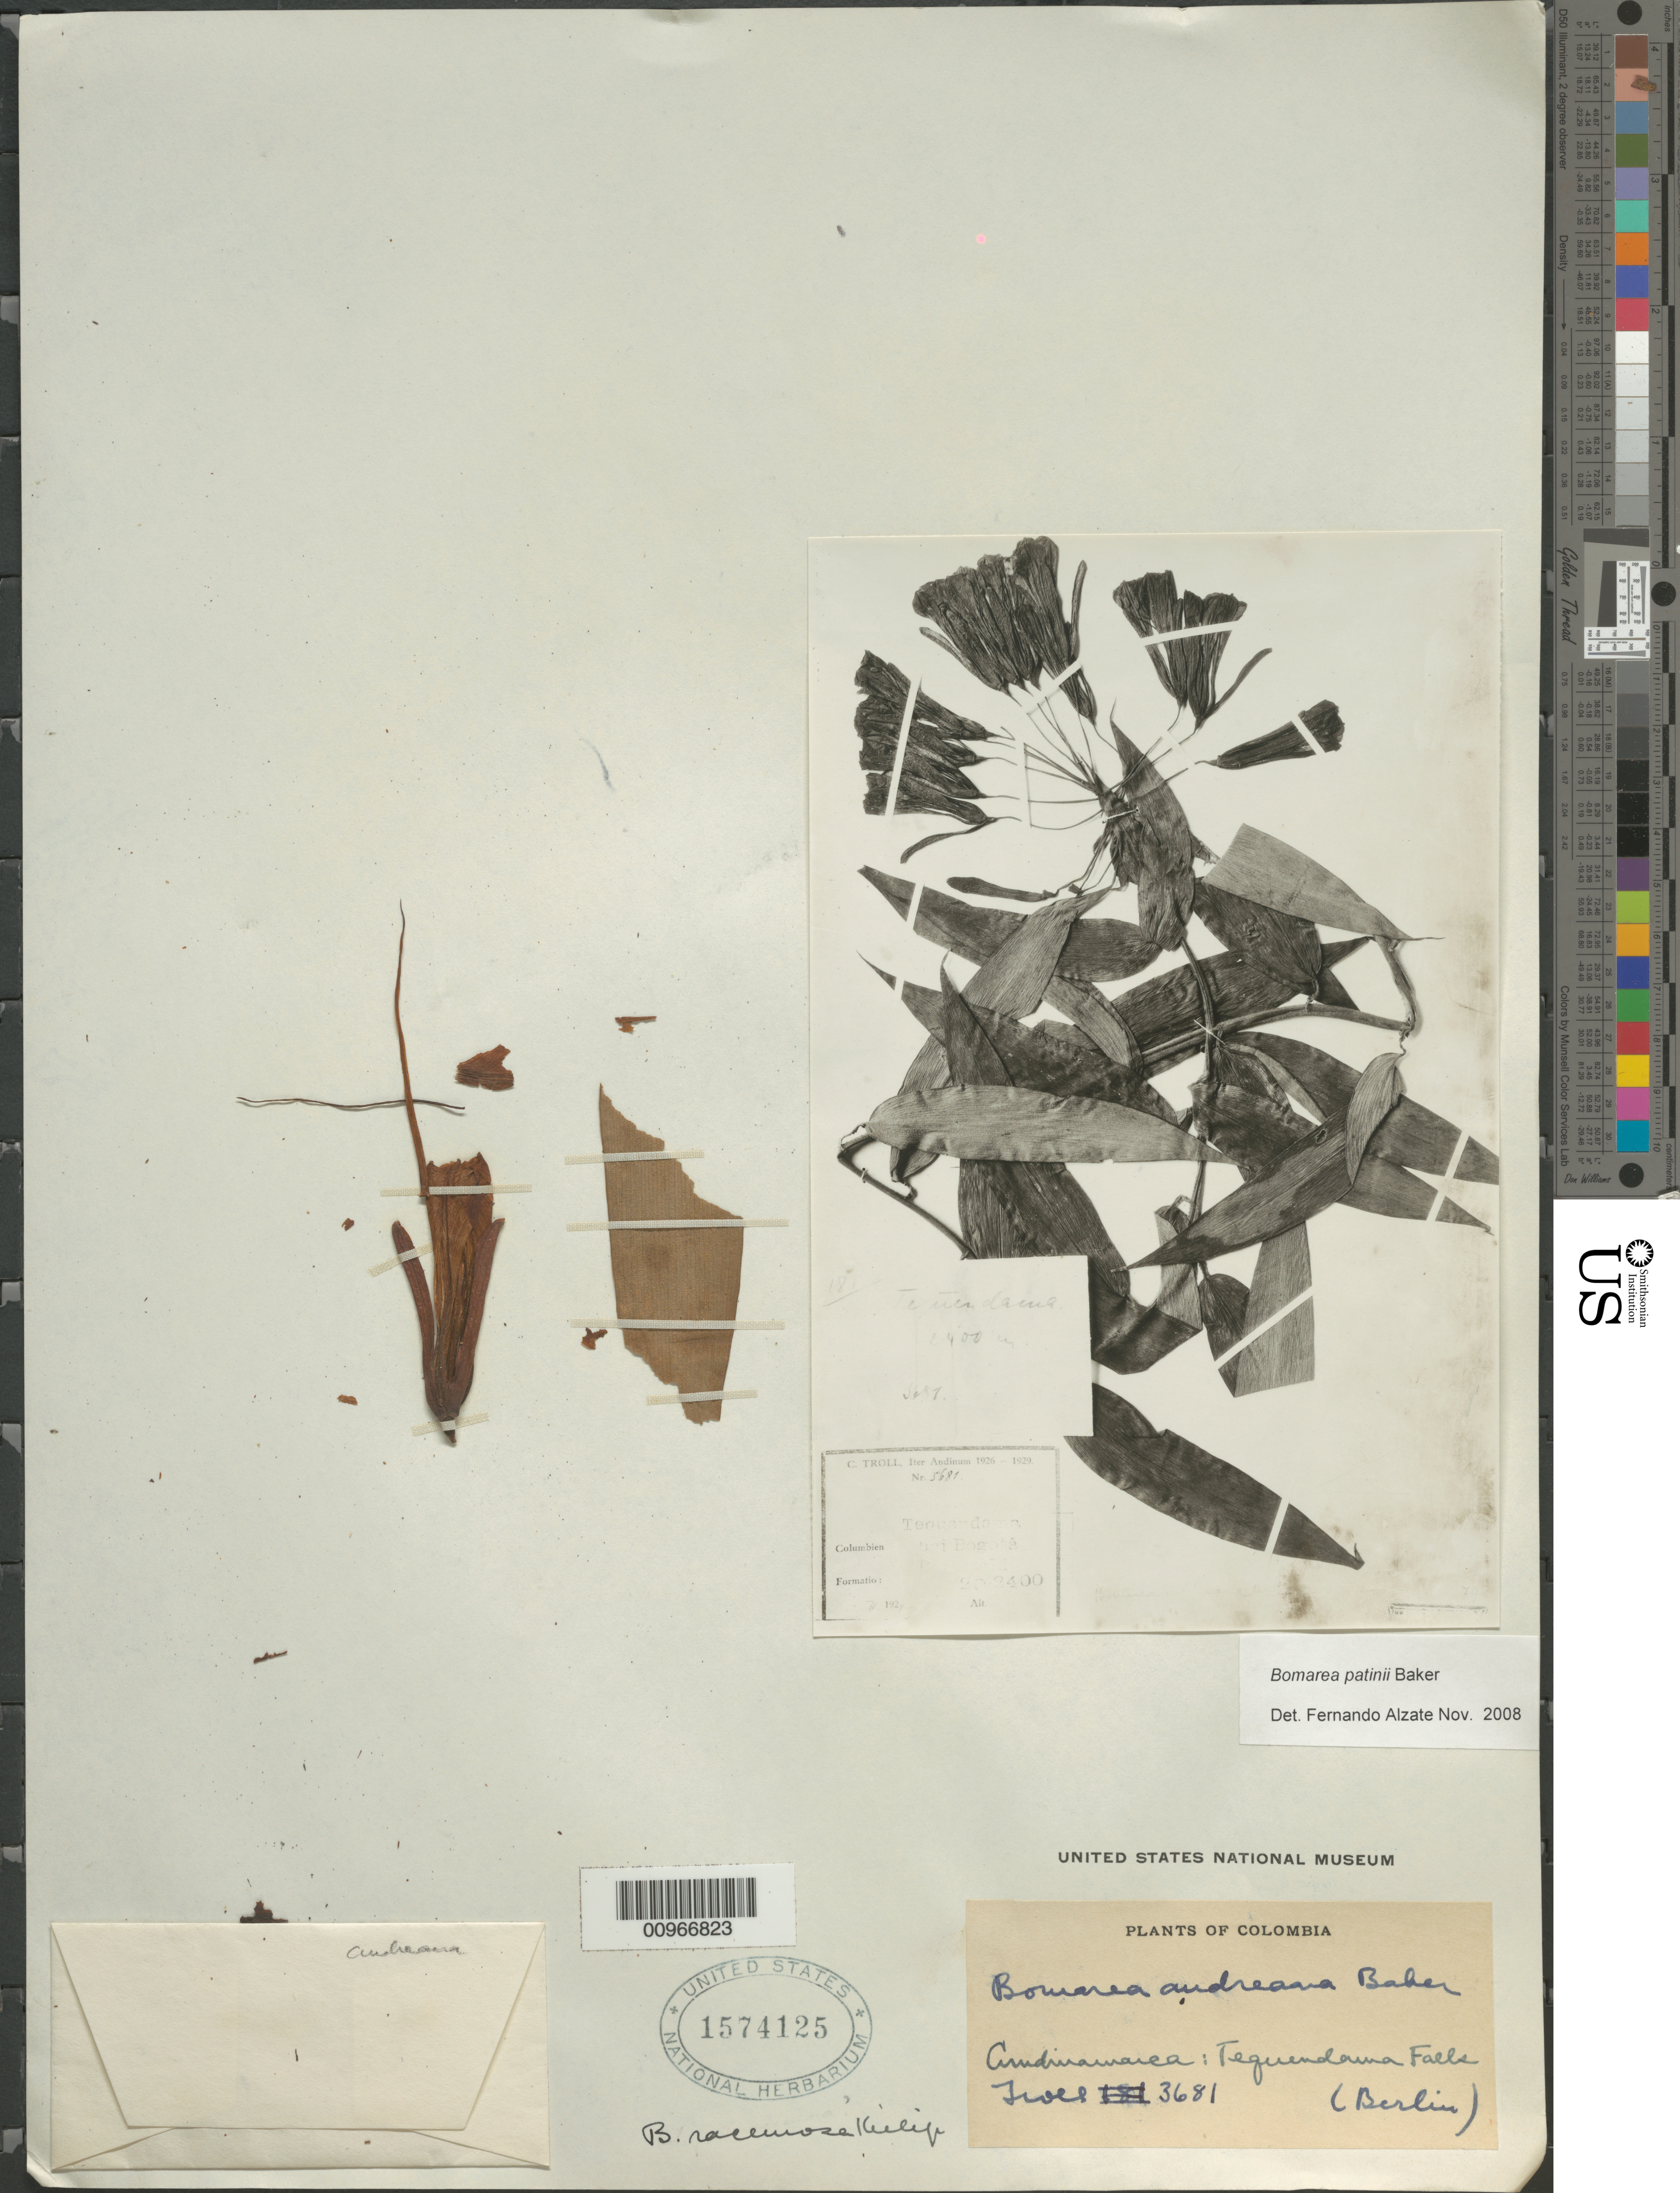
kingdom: Plantae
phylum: Tracheophyta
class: Liliopsida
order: Liliales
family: Alstroemeriaceae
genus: Bomarea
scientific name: Bomarea patinii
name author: Baker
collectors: C. Troll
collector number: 3681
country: Colombia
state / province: Cundinamarca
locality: Tequendama Falls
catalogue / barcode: US 1574125